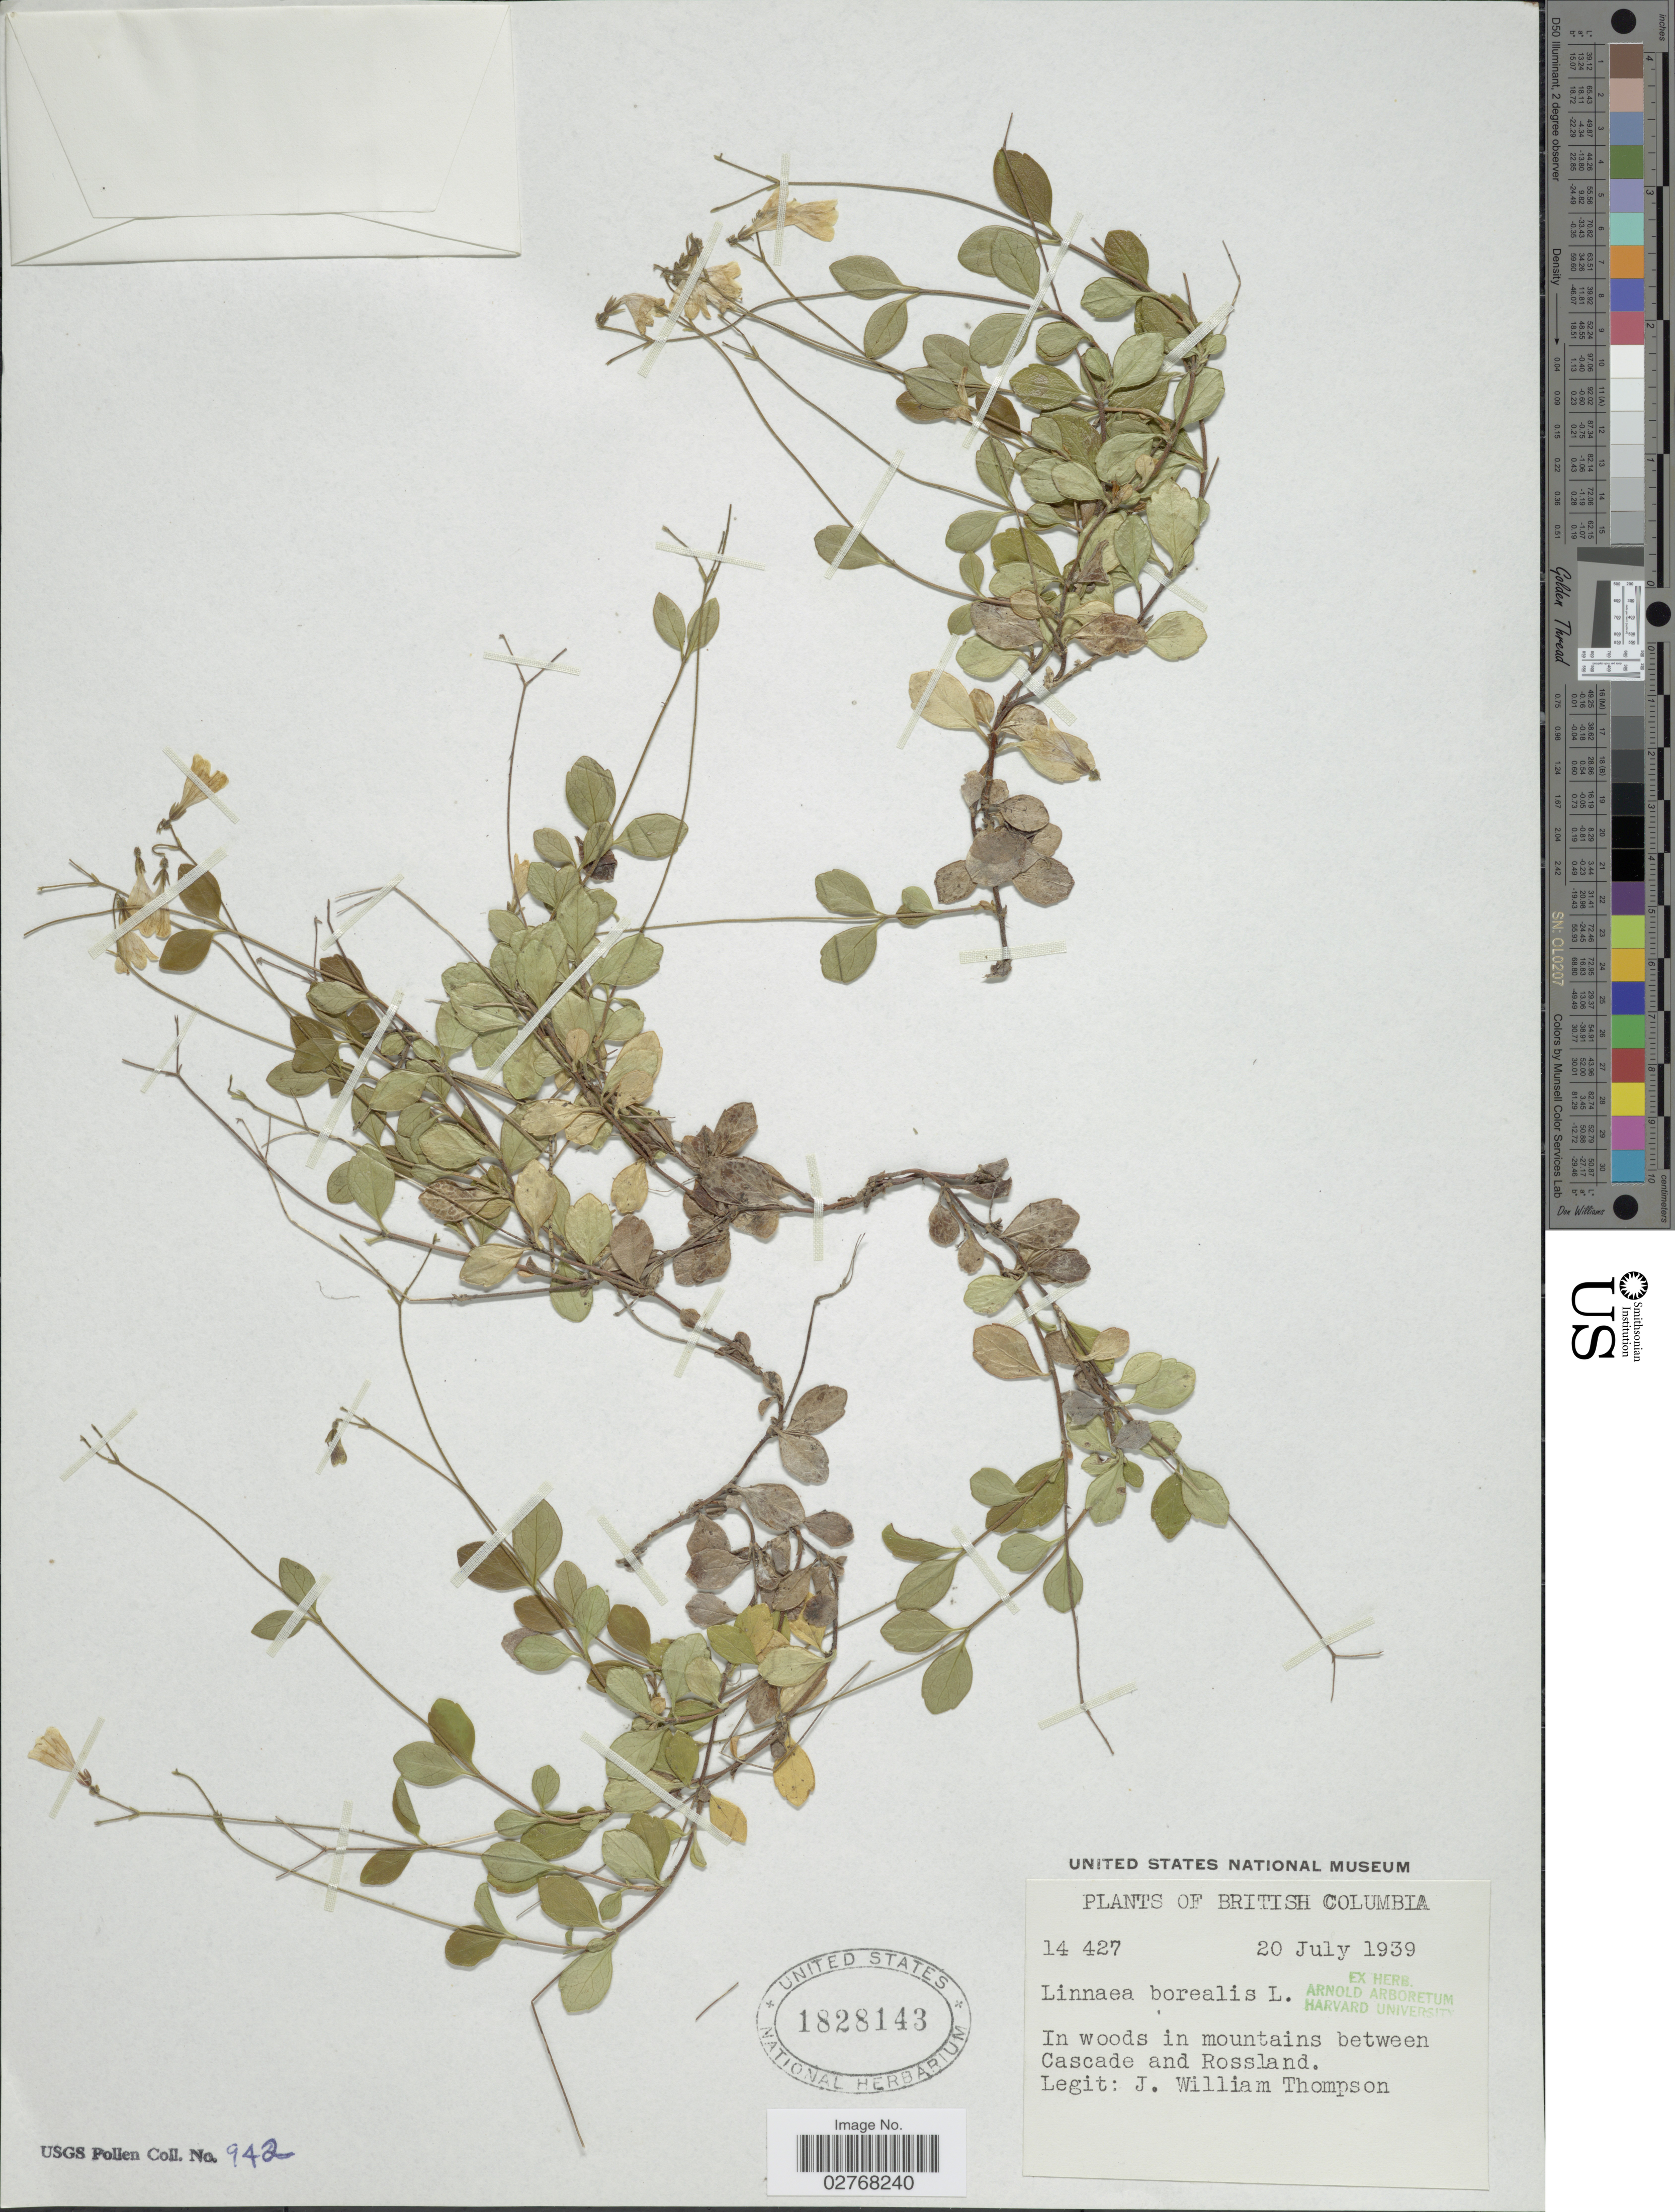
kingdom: Plantae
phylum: Tracheophyta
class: Magnoliopsida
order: Dipsacales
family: Caprifoliaceae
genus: Linnaea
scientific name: Linnaea borealis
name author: L.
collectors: J. W. Thompson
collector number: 14427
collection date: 1939-07-20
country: Canada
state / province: British Columbia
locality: In woods in mountains between Cascade and Rossland.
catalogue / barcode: US 1828143